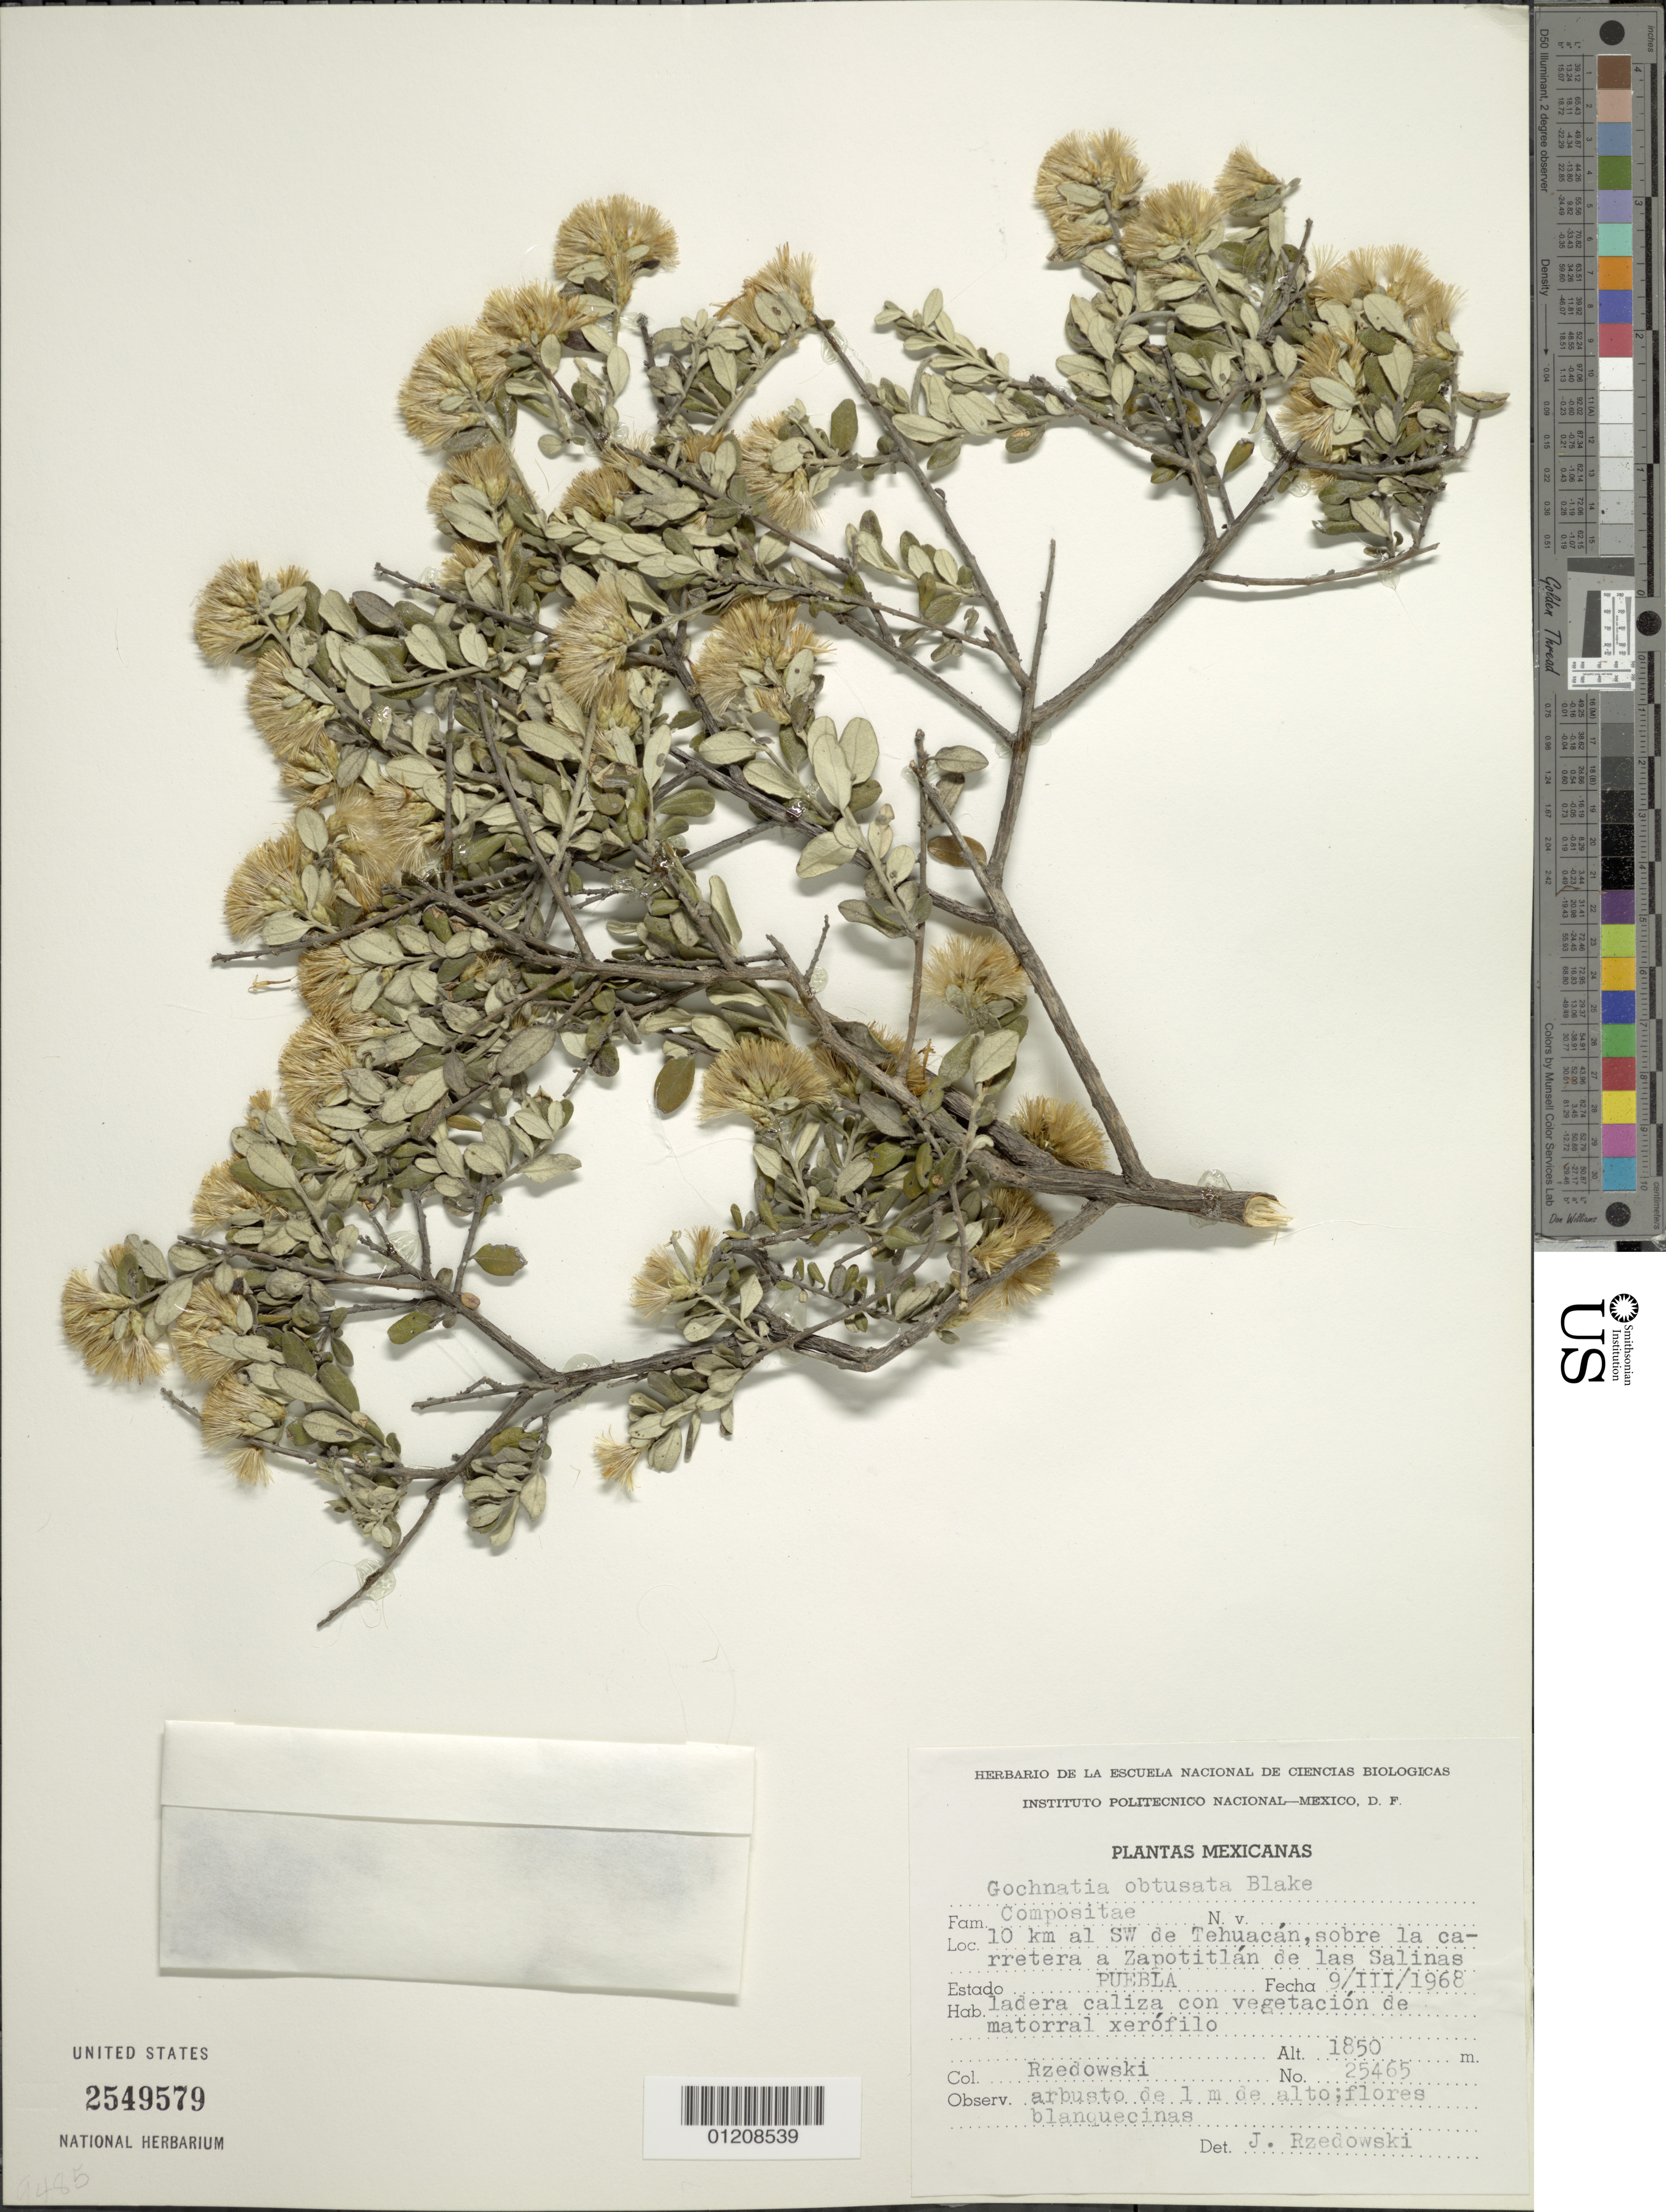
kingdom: Plantae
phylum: Tracheophyta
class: Magnoliopsida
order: Asterales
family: Asteraceae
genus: Gochnatia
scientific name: Gochnatia obtusata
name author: S.F. Blake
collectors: Rzedowski, --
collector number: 25465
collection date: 1968-03-09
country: Mexico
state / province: Puebla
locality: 10 km al SW de Tehuacán, sobre la carretera a Zapotitlán de las Salinas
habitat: ladera caliza con vegetación de matorral xerófilo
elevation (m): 1850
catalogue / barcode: US 2549579